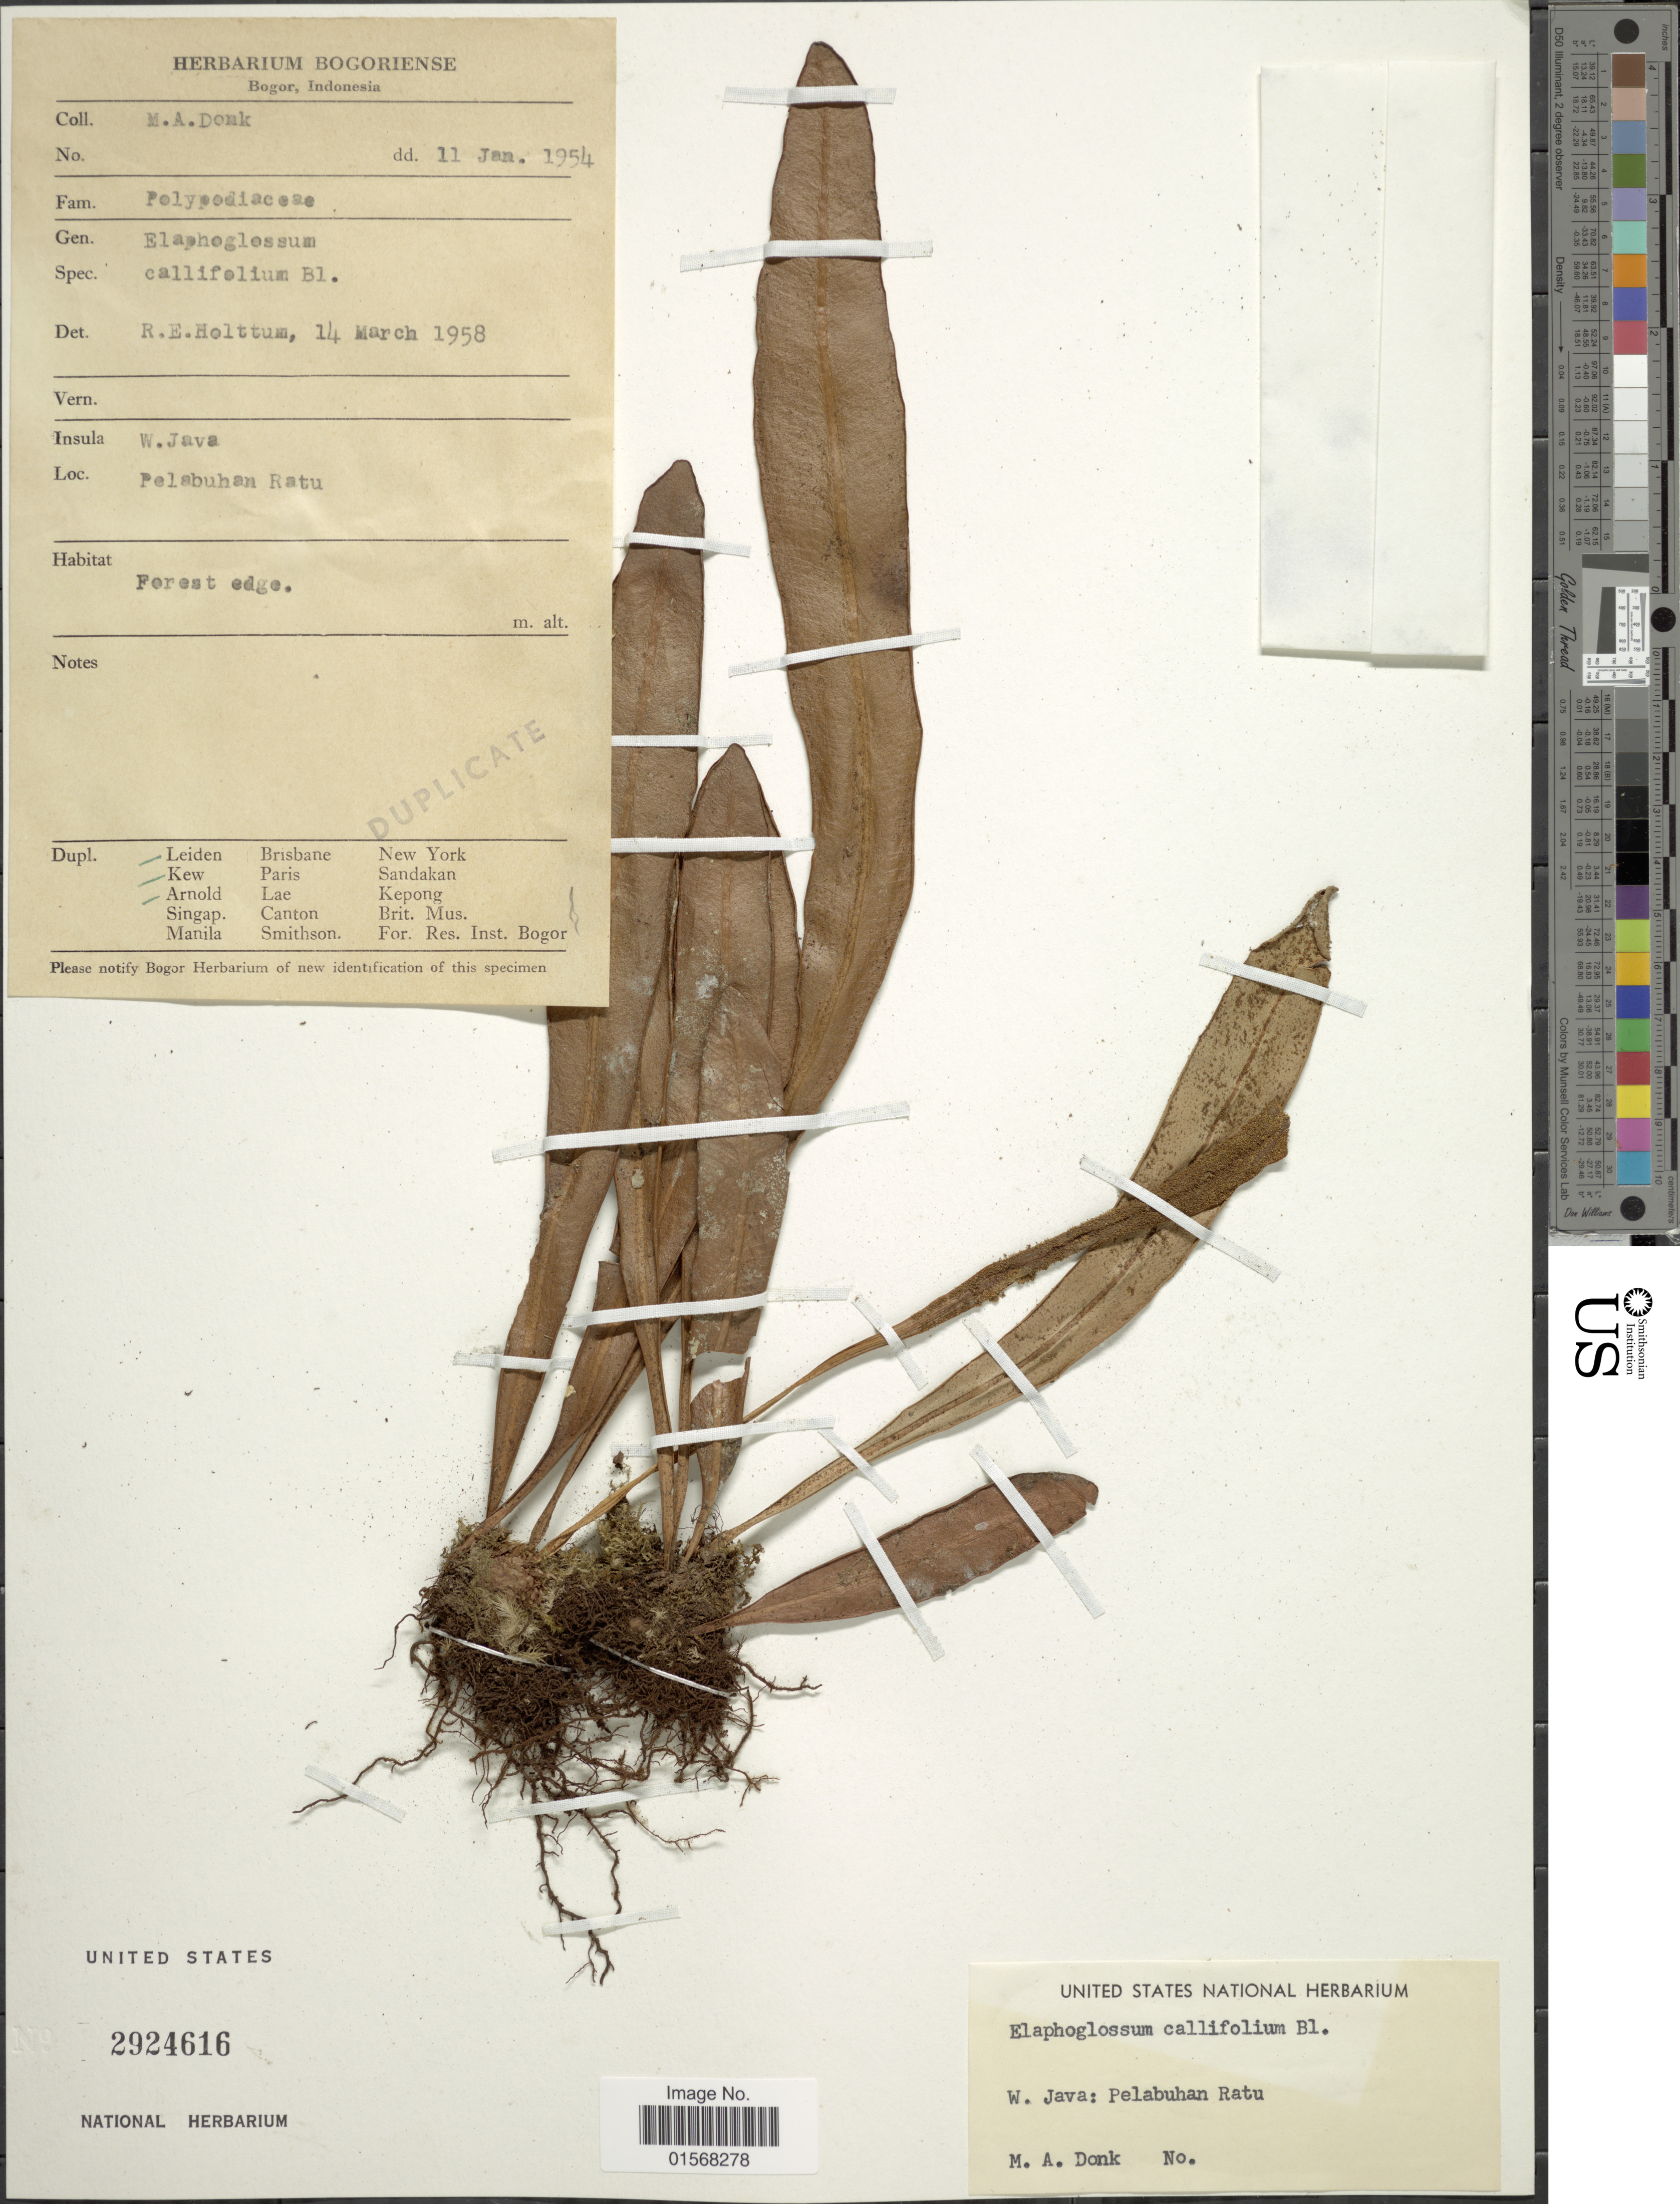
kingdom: Plantae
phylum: Tracheophyta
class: Polypodiopsida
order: Polypodiales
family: Dryopteridaceae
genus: Elaphoglossum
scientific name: Elaphoglossum callifolium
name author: (Blume) T. Moore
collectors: M. A. Donk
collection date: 1954-01-11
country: Indonesia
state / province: Java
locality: W. Java, Pelabuhan Ratu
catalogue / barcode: US 2924616